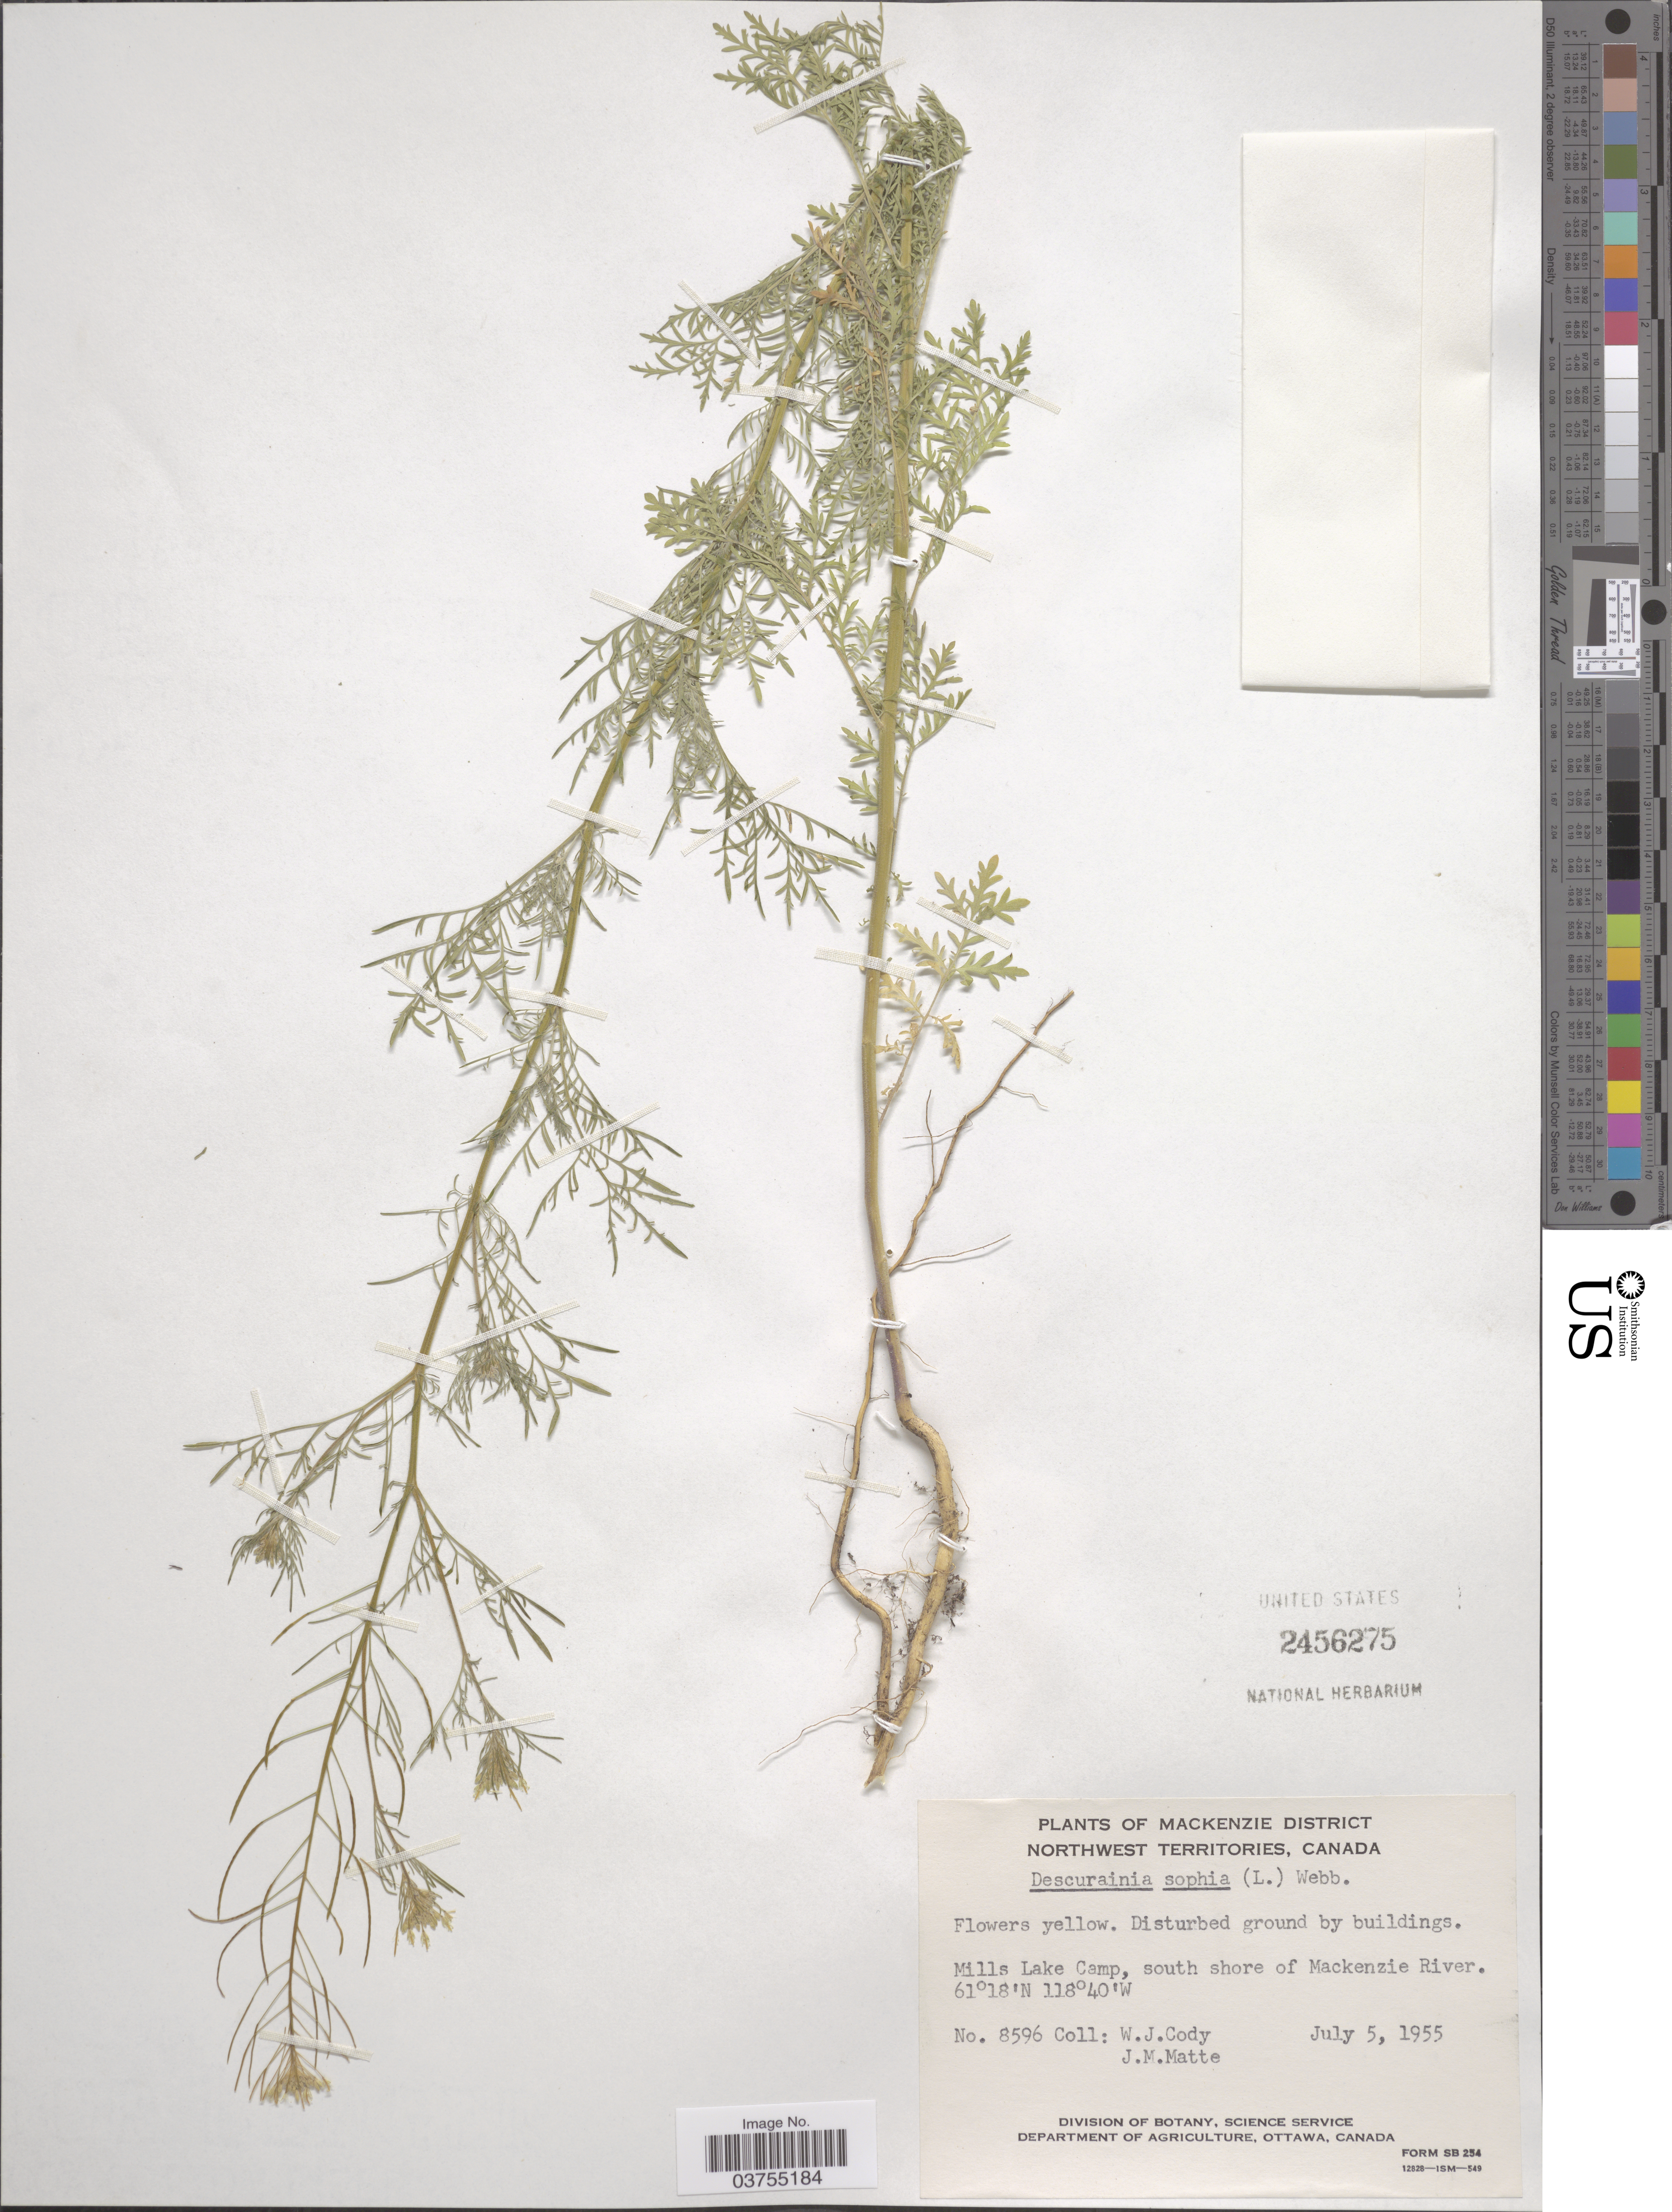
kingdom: Plantae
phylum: Tracheophyta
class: Magnoliopsida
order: Brassicales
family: Brassicaceae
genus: Descurainia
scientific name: Descurainia sophia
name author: (L.) Webb ex Prantl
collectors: W. Cody & J. Matte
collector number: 8596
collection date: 1955-07-05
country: Canada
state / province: Northwest Territories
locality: Mackenzie District. Mills Lake Camp, south shore of Mackenzie River.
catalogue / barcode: US 2456275